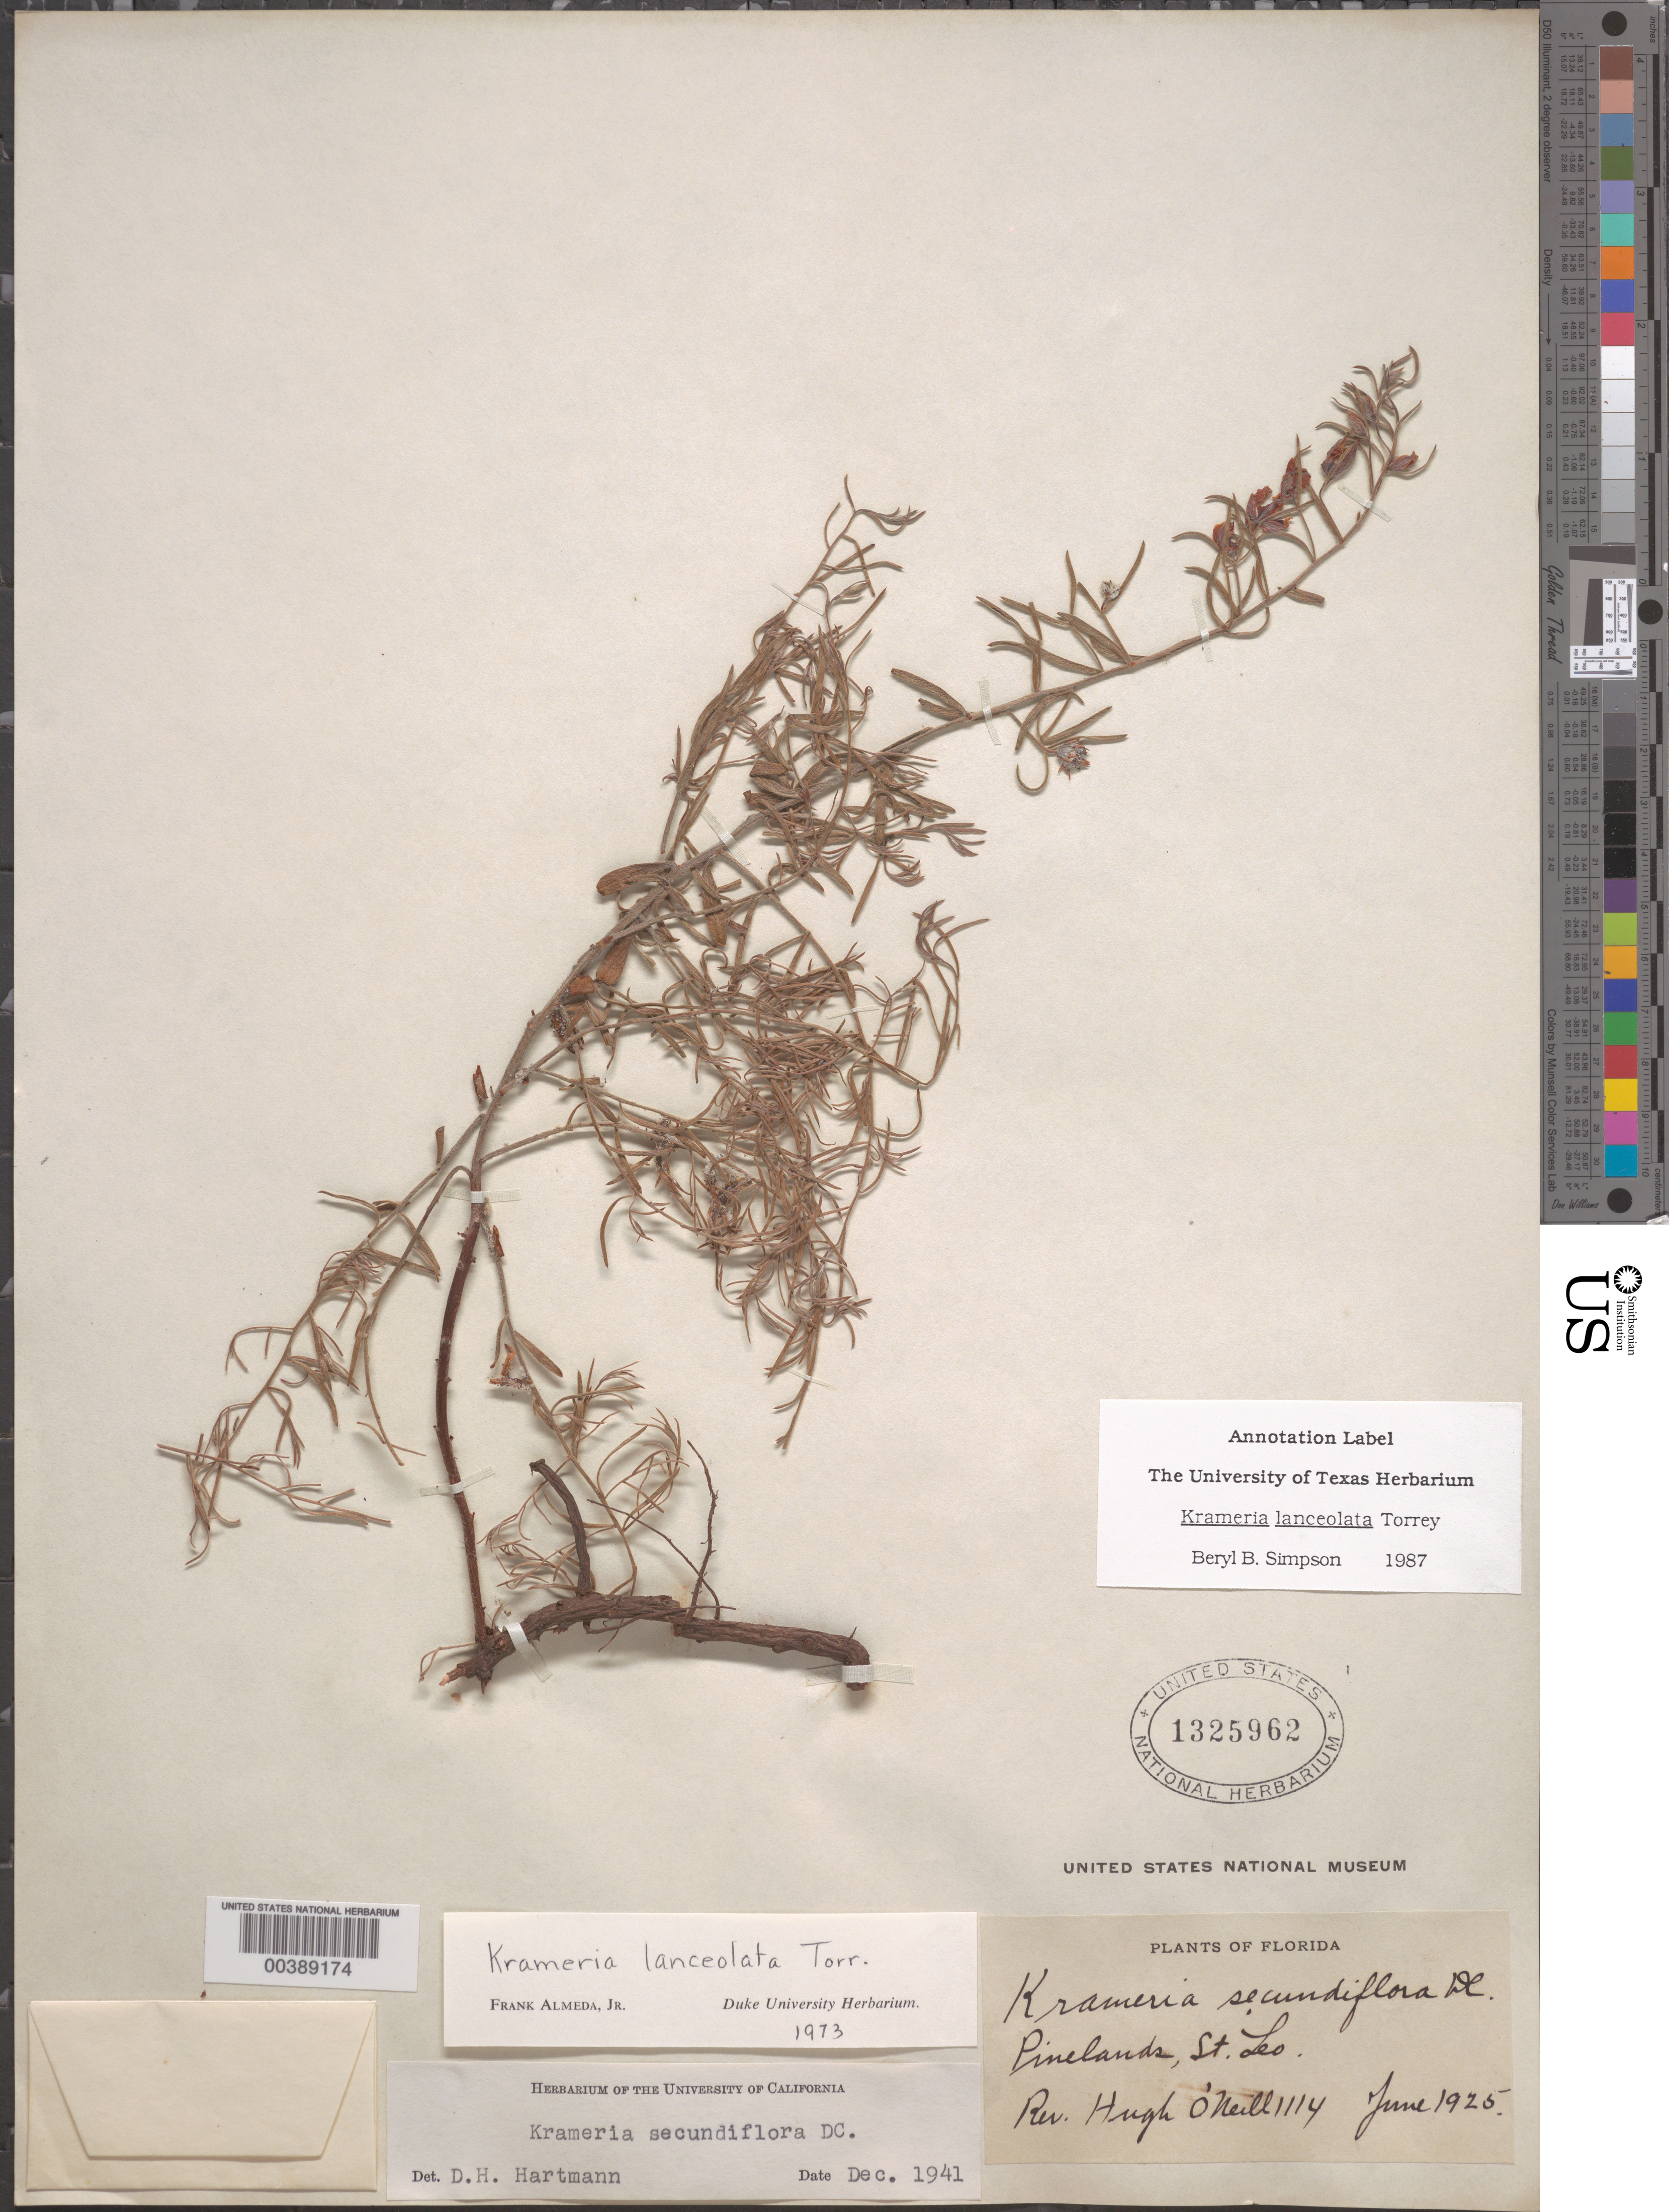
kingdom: Plantae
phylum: Tracheophyta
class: Magnoliopsida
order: Zygophyllales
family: Krameriaceae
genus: Krameria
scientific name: Krameria lanceolata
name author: Torr.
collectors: H. O'Neill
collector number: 1114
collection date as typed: Jun 1925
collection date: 1925-06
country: United States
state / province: Florida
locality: Pinelands, st. leo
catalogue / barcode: US 1325962